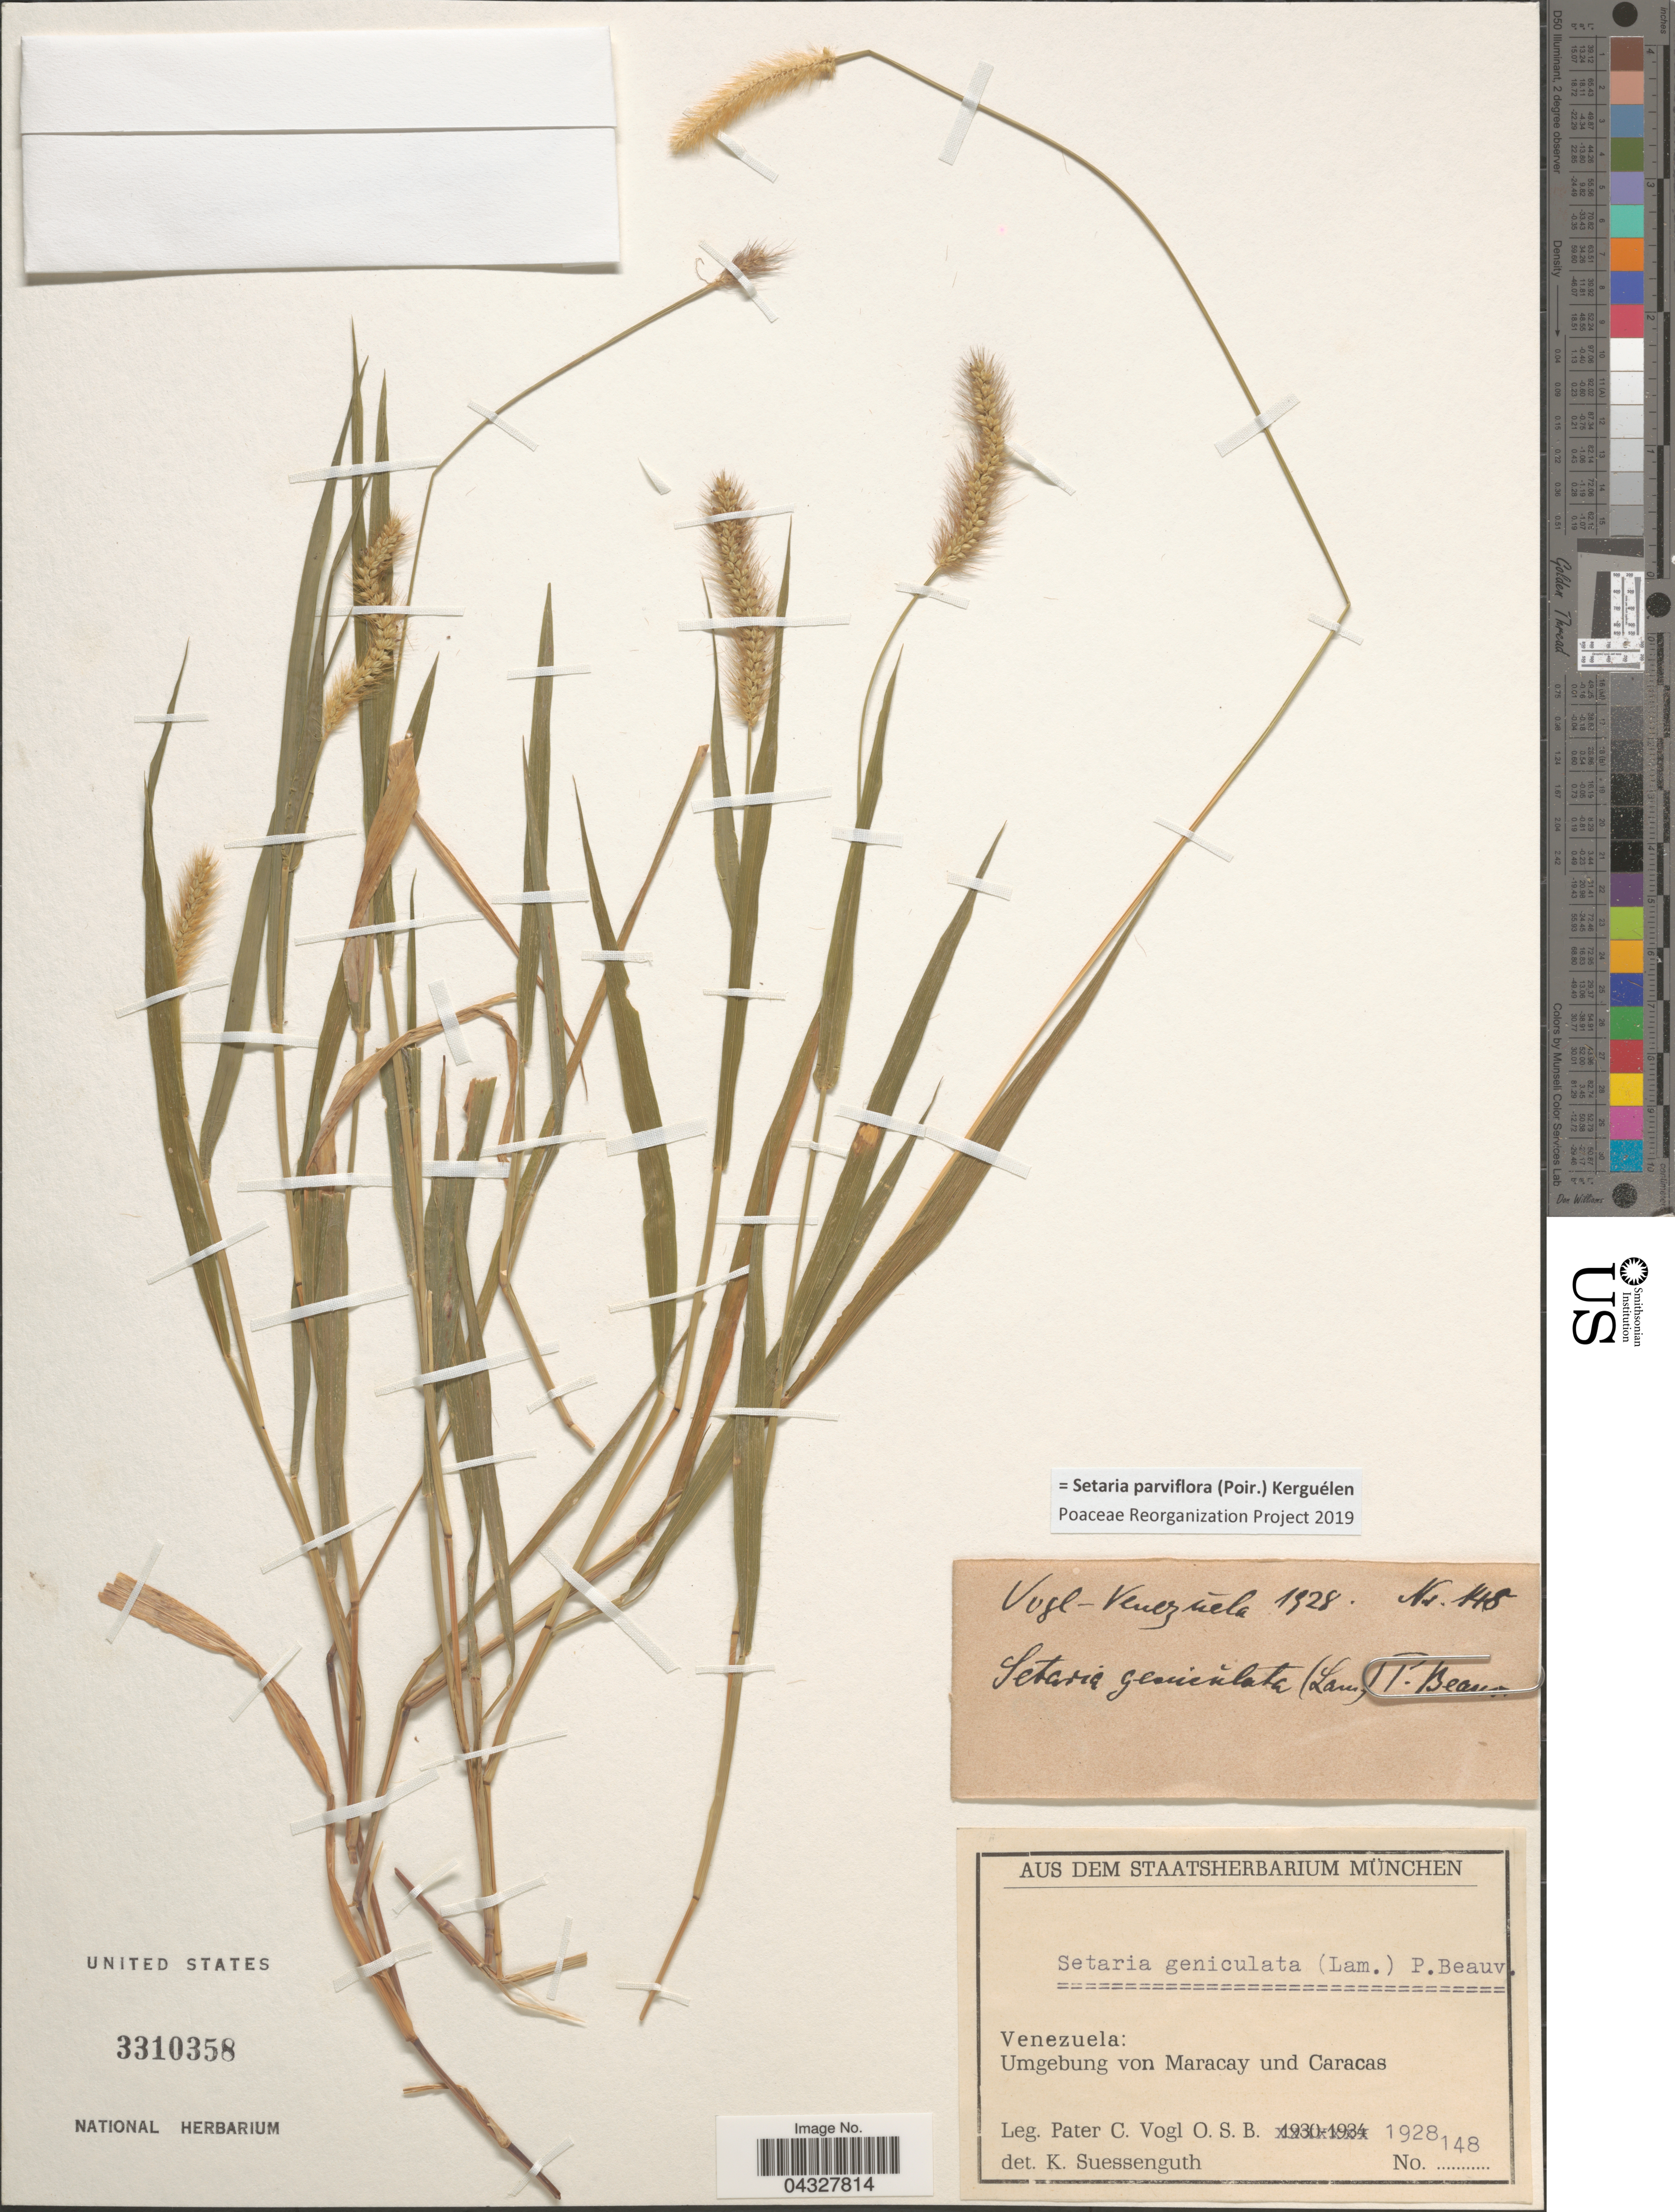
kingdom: Plantae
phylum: Tracheophyta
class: Liliopsida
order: Poales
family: Poaceae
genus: Setaria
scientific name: Setaria parviflora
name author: (Poir.) Kerguélen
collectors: P. Vogl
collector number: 148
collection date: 1928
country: Venezuela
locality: Umgebung von Maracay und Caracas.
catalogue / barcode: US 3310358